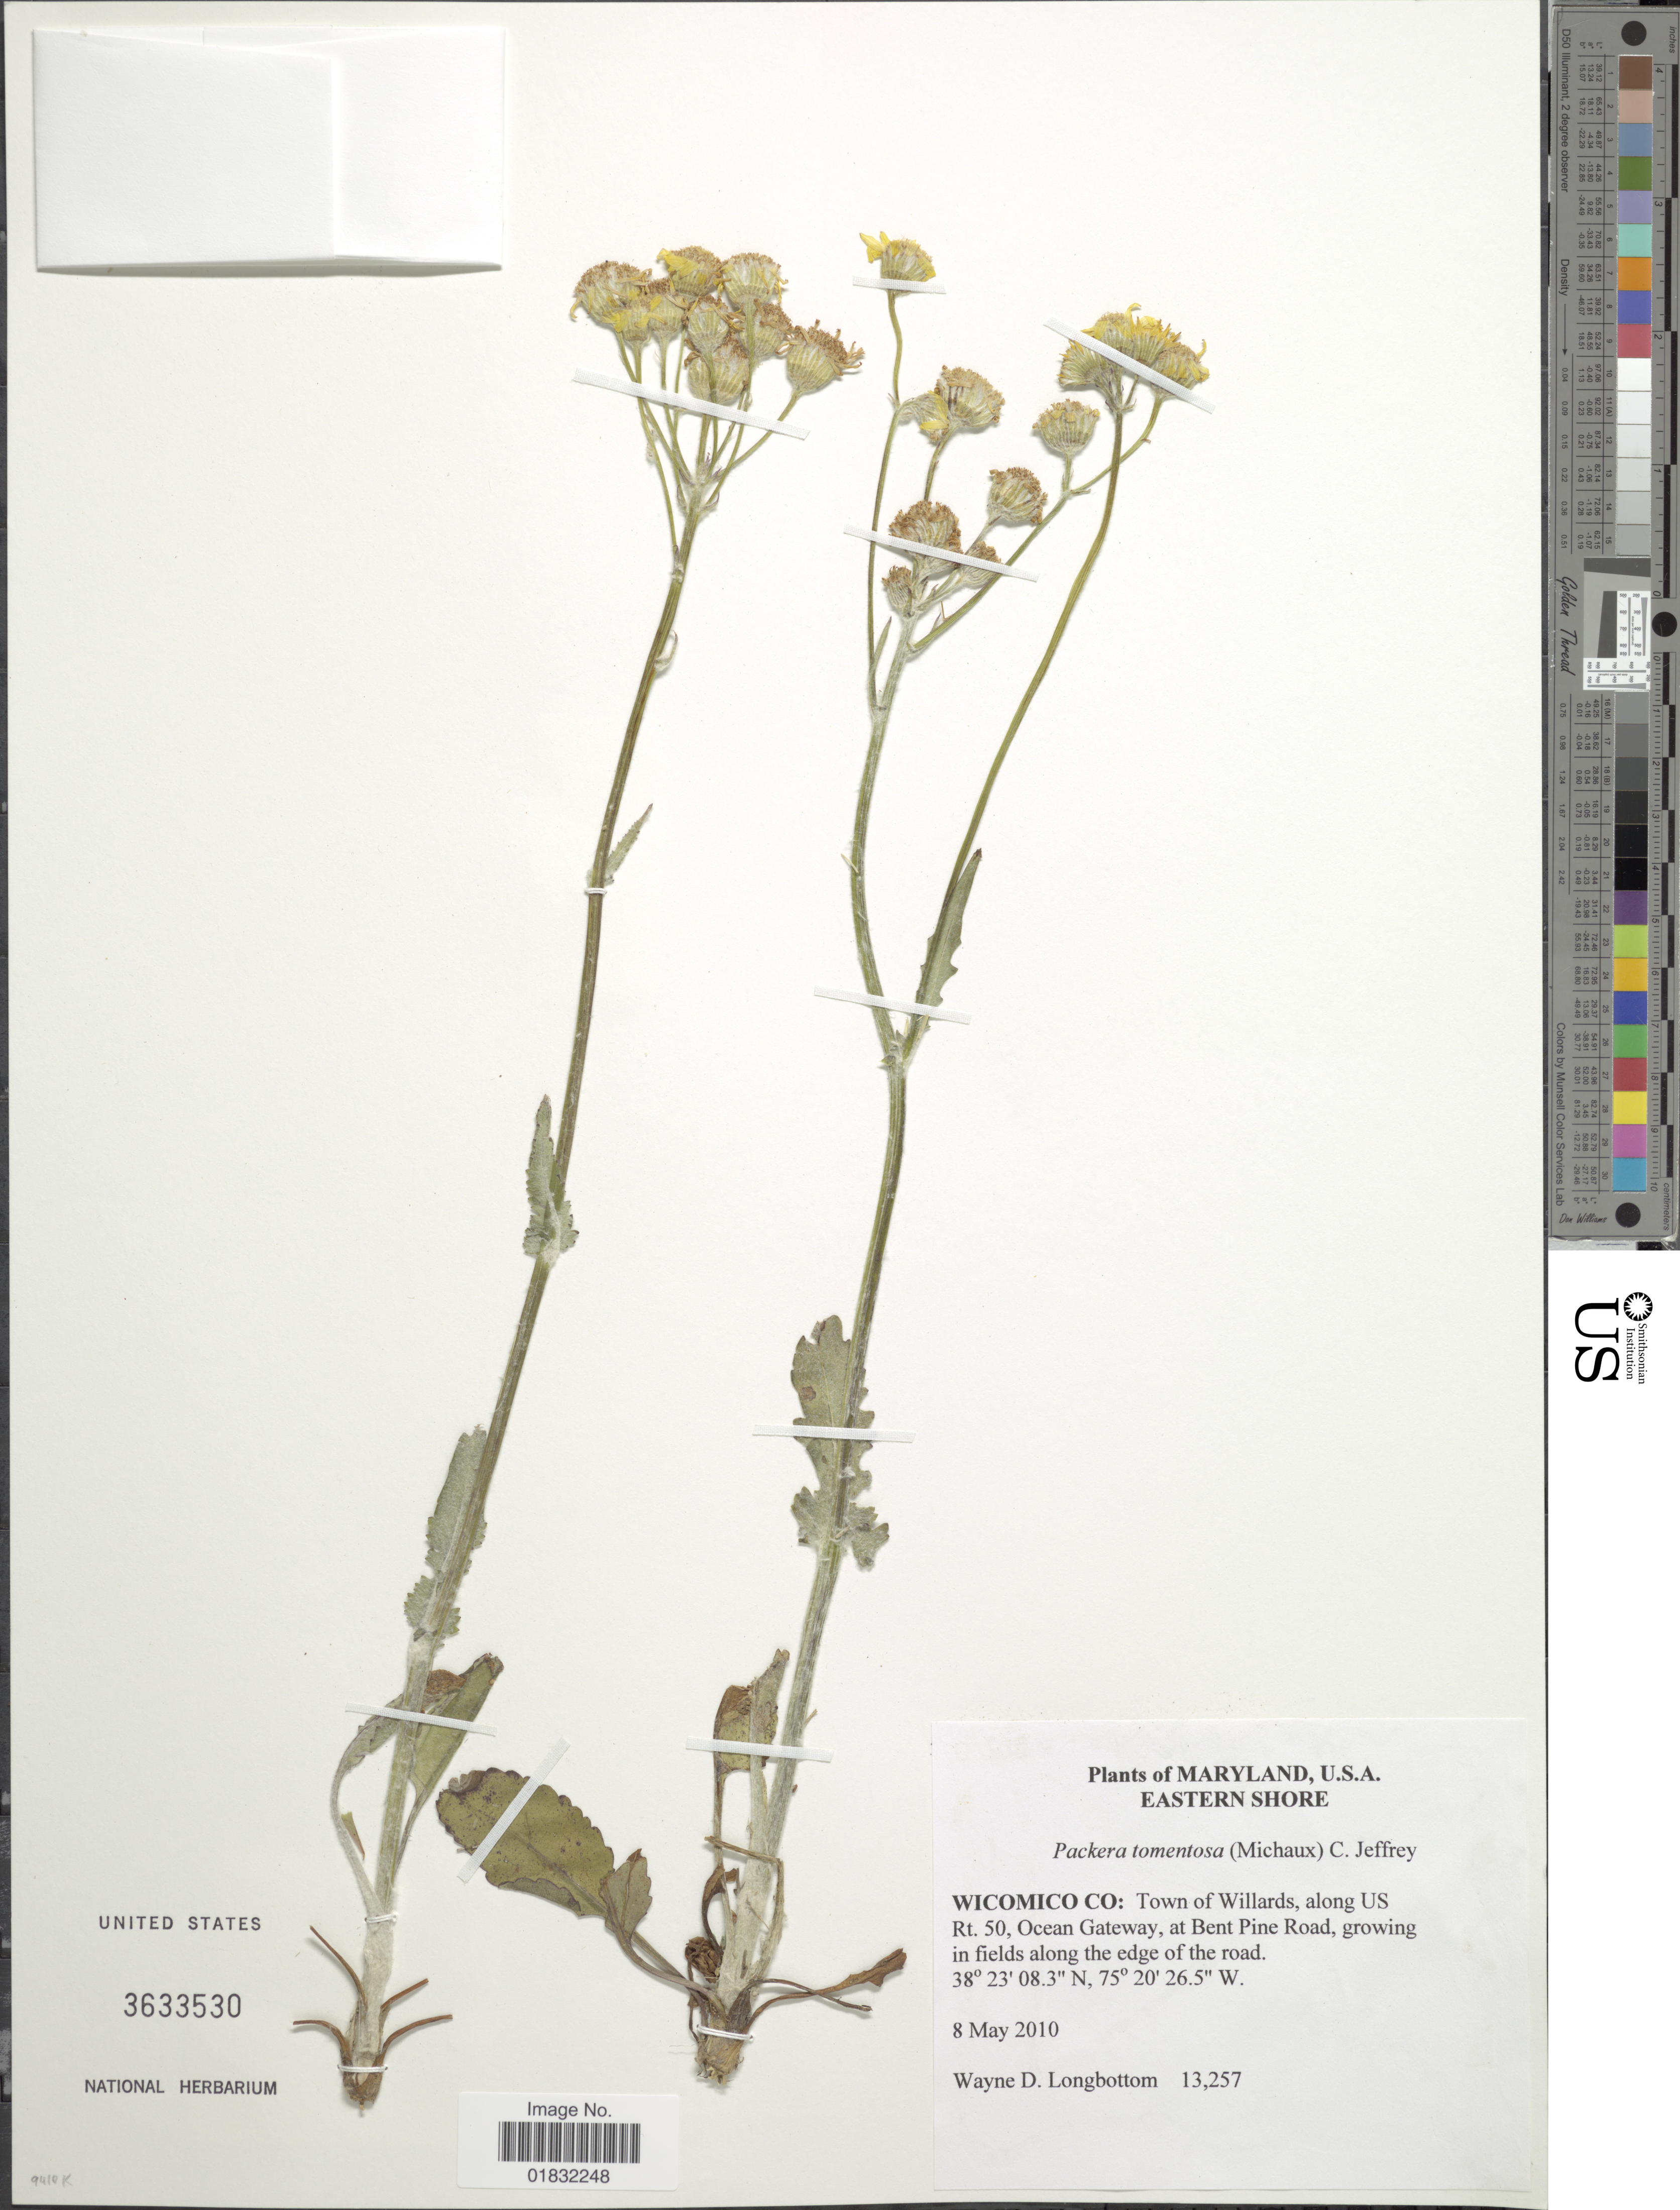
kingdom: Plantae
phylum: Tracheophyta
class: Magnoliopsida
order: Asterales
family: Asteraceae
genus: Packera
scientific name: Packera dubia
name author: (Spreng.) Trock & Mabb.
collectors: W. D. Longbottom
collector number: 13257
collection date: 2010-05-08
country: United States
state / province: Maryland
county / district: Wicomico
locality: Eastern Shore, Wicomico Co: Town of Willards, along US Rt. 50, Ocean Gateway, at Bent Pine Road, growing in fields along the edge of the road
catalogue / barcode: US 3633530